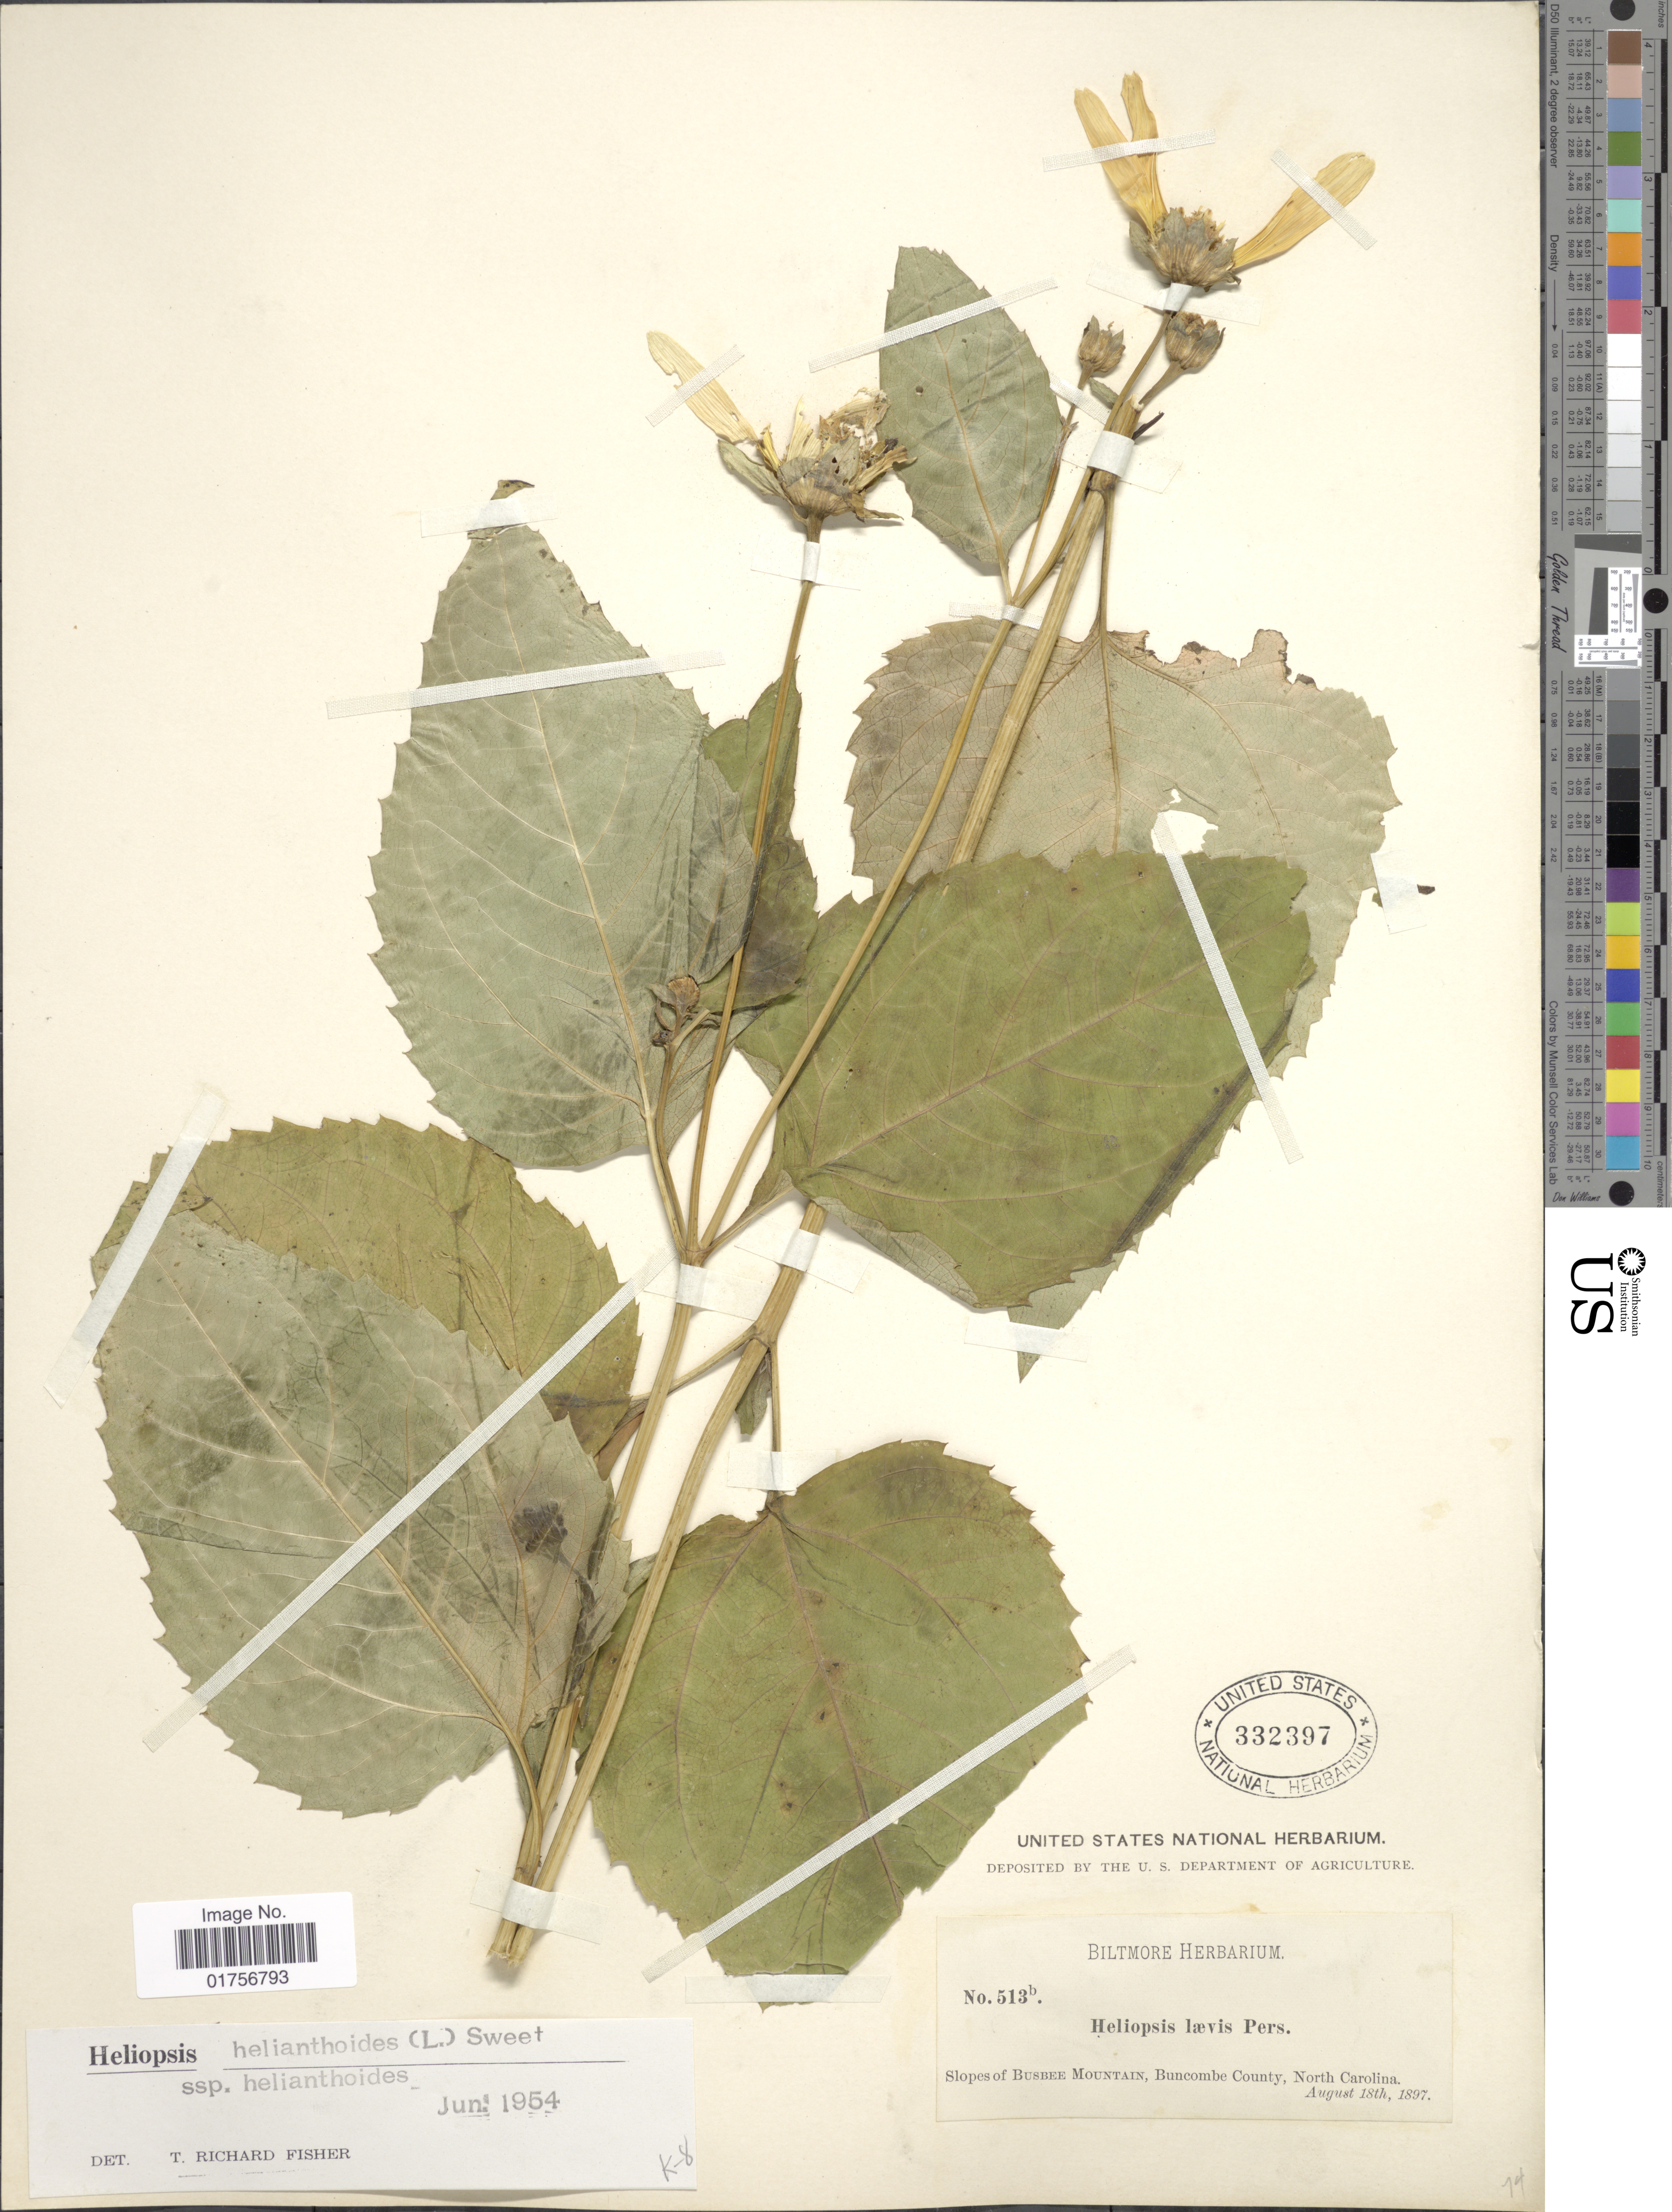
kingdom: Plantae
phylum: Tracheophyta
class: Magnoliopsida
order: Asterales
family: Asteraceae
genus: Heliopsis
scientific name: Heliopsis helianthoides subsp. helianthoides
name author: (L.) Sweet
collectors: ex herb. Biltmore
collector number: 513b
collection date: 1897-08-18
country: United States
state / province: North Carolina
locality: Slopes of Busbee Mountain, Buncombe County, North Carolina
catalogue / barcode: US 332397